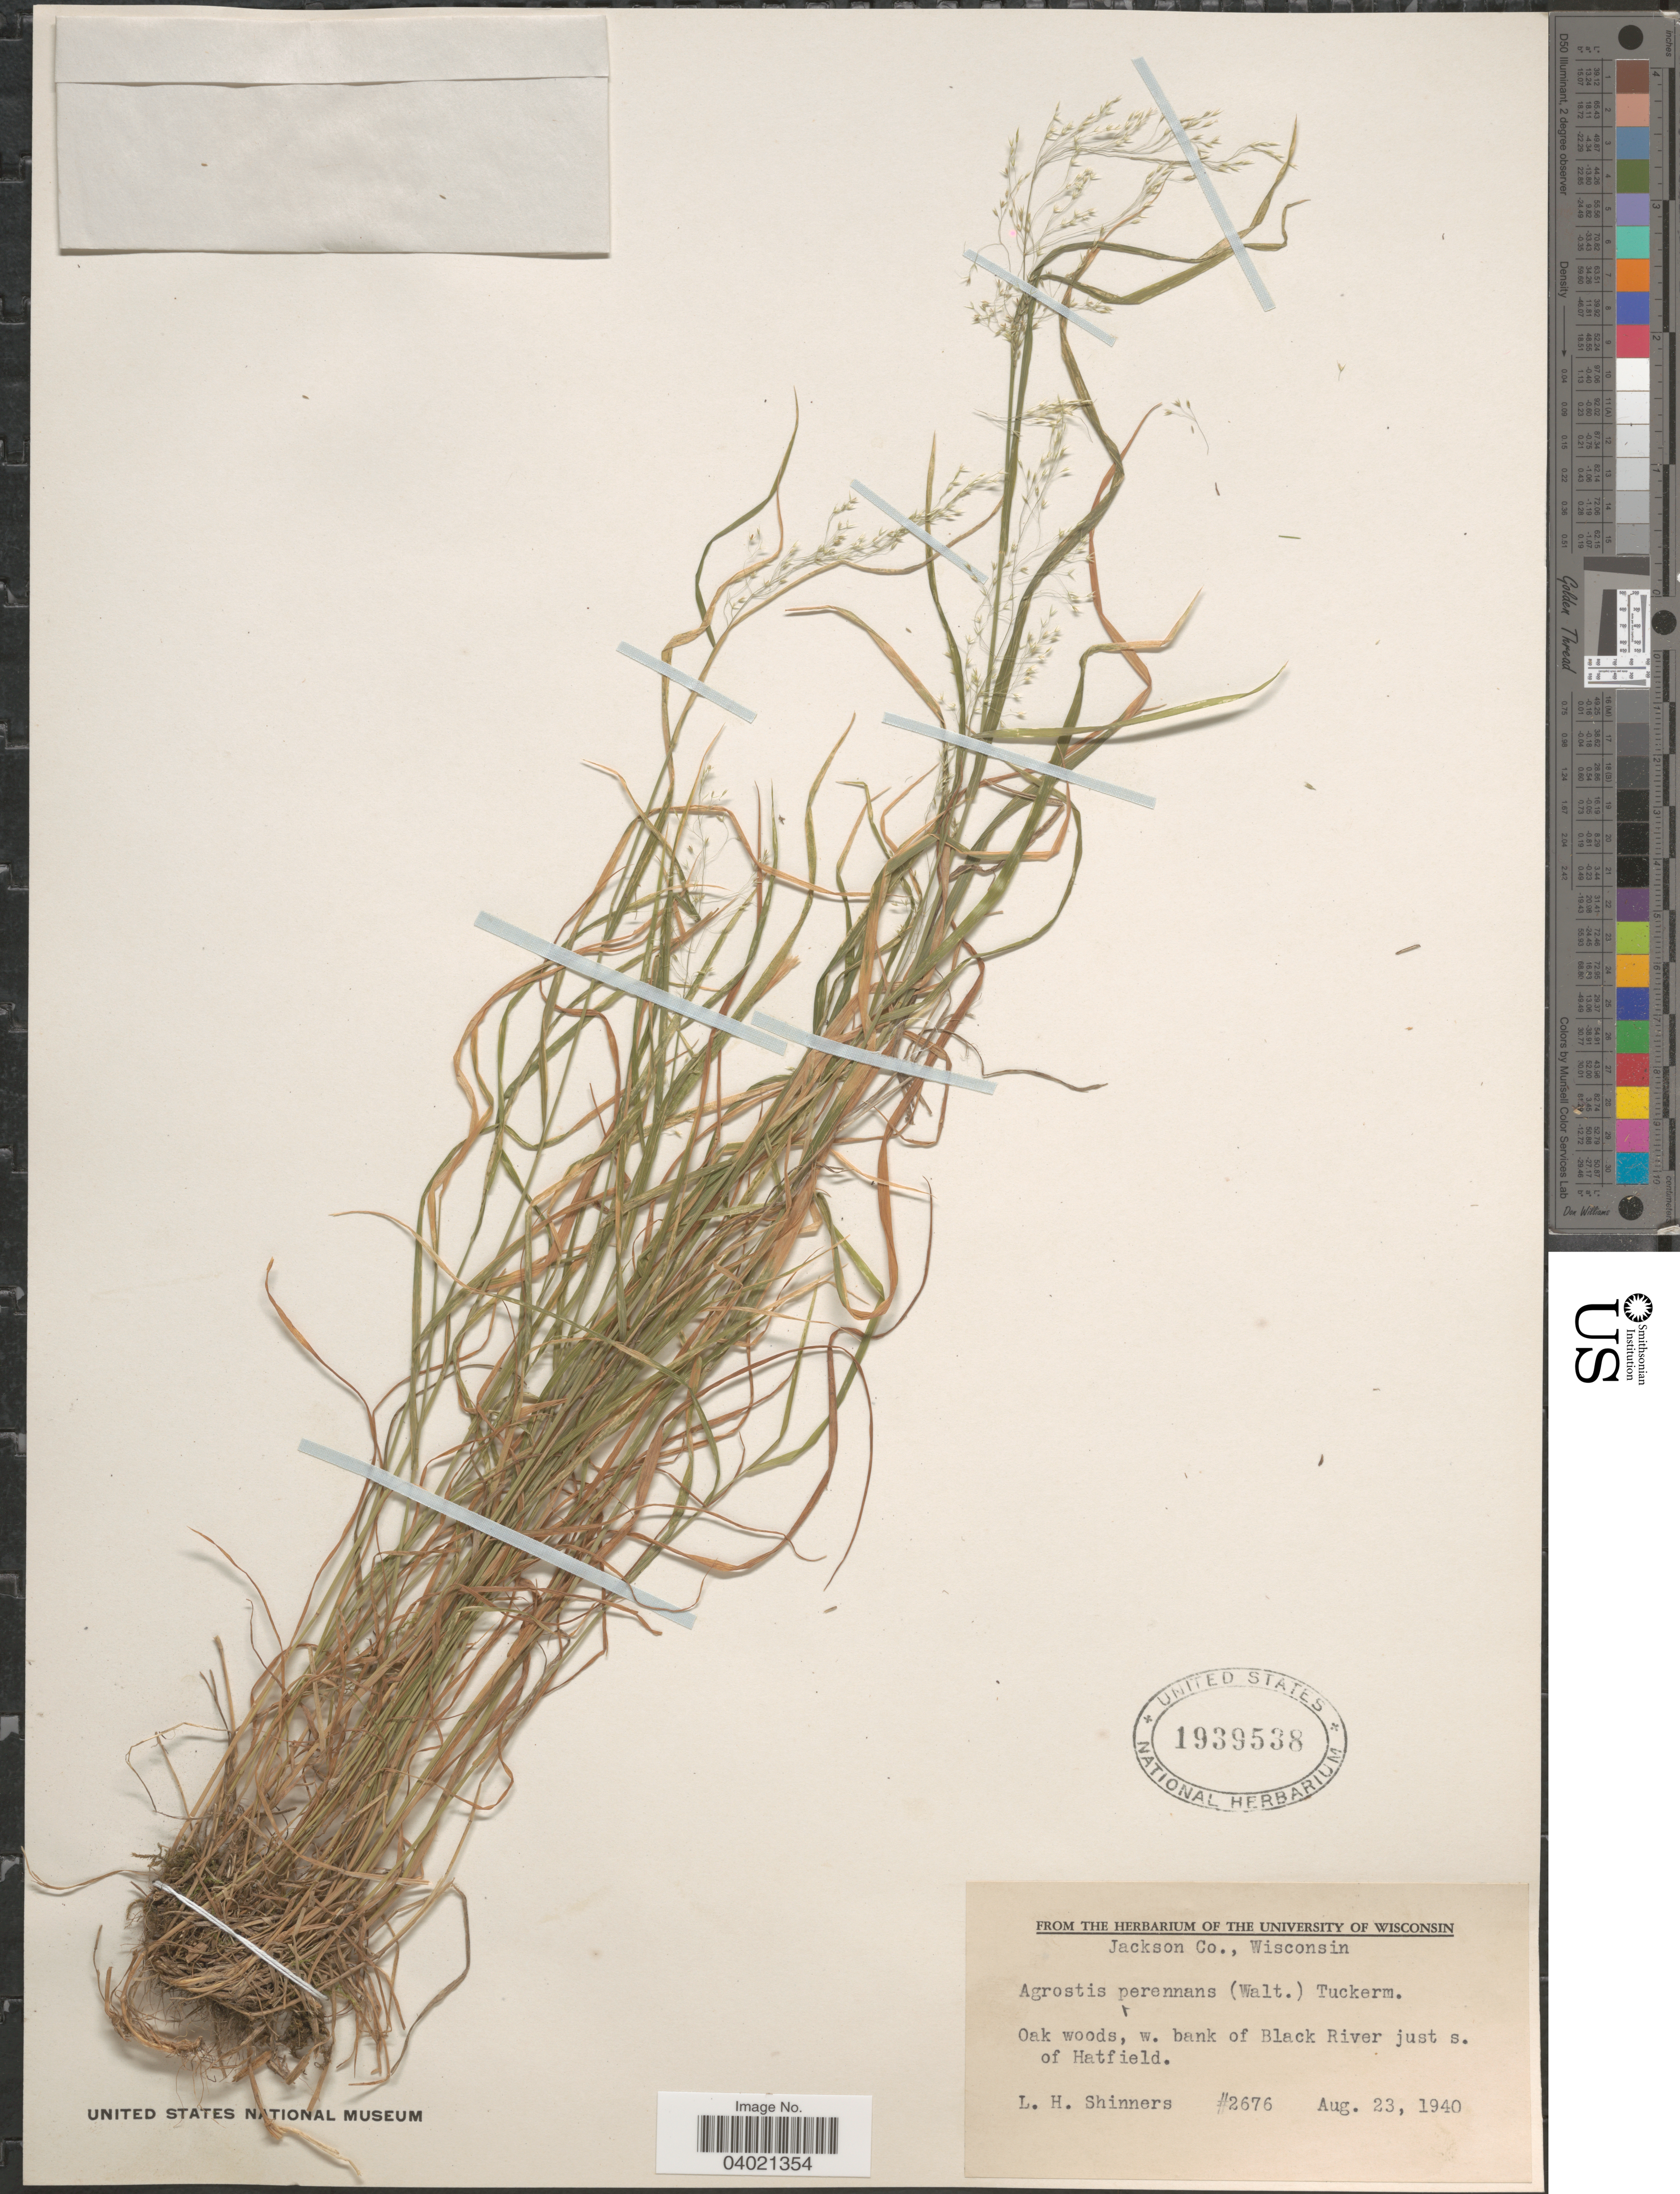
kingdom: Plantae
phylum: Tracheophyta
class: Liliopsida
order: Poales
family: Poaceae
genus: Agrostis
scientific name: Agrostis perennans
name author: (Walter) Tuck.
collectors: L. H. Shinners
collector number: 2676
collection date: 1940-08-23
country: United States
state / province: Wisconsin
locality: Jackson Co. W. bank of Black River just s. of Hatfield.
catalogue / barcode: US 1939538